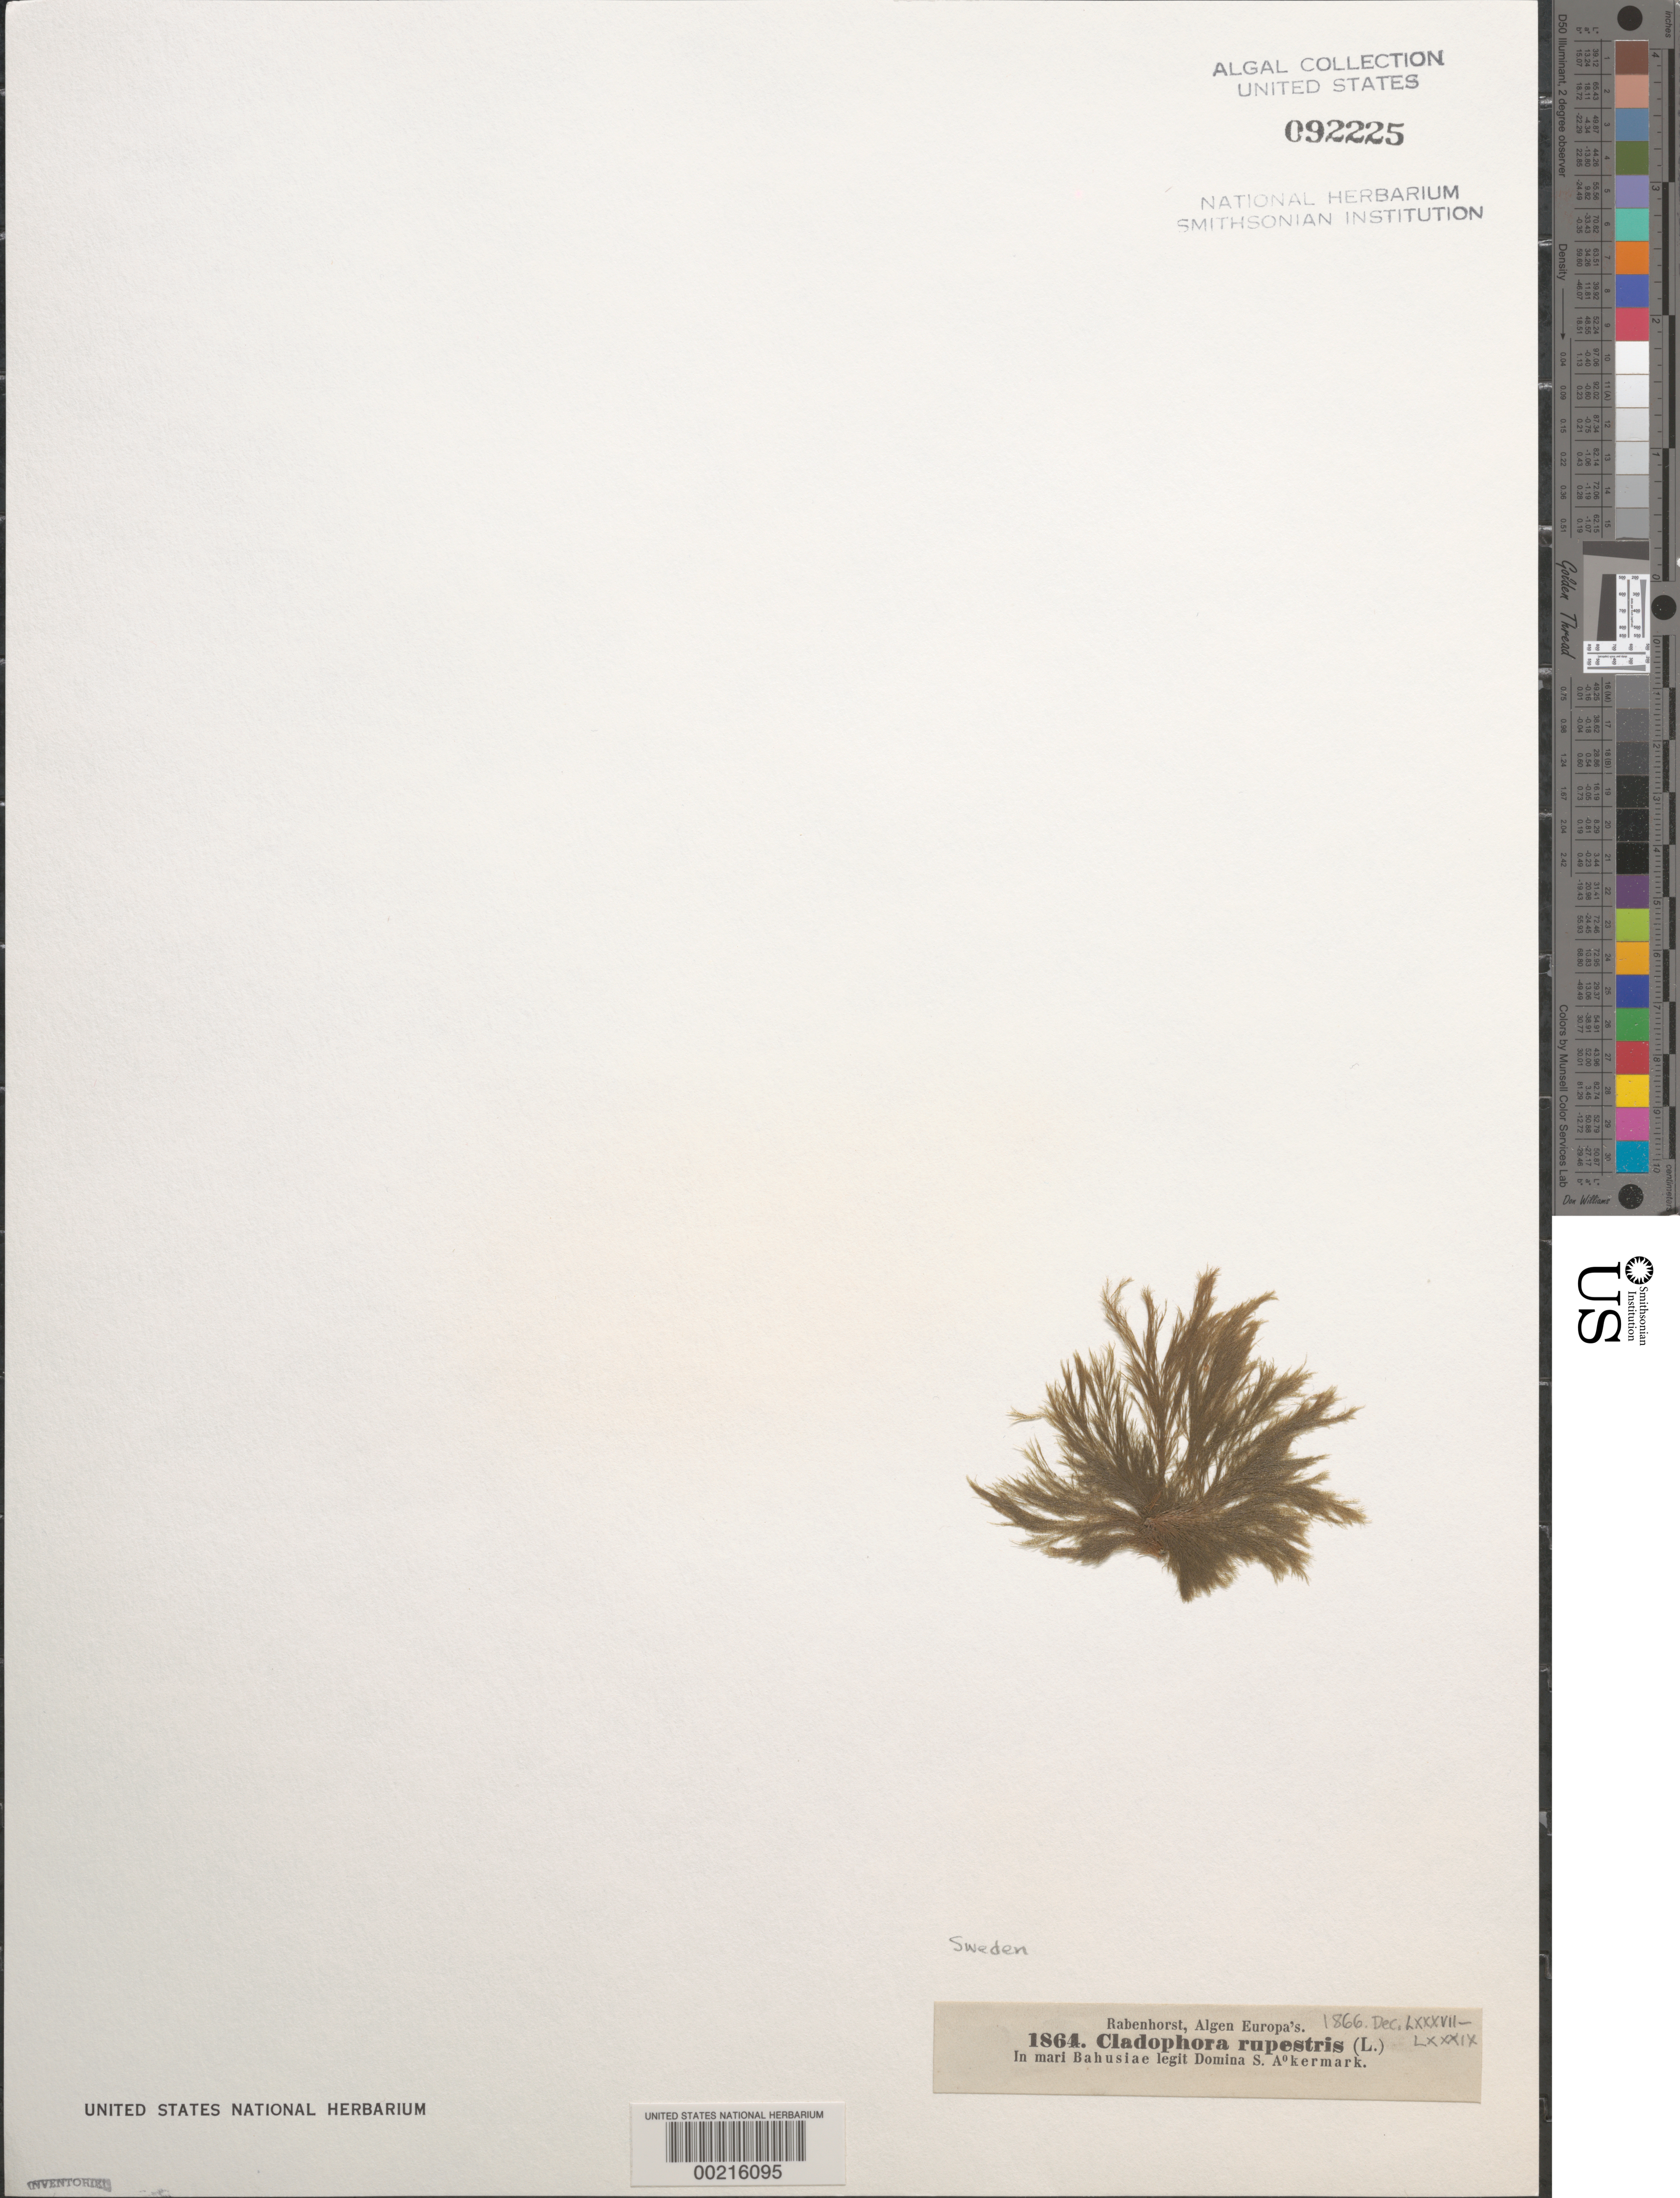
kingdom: Plantae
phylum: Chlorophyta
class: Ulvophyceae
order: Cladophorales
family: Cladophoraceae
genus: Cladophora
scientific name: Cladophora rupestris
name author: (Roth) Kütz.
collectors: S. Akermark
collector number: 1864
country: Sweden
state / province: Västra Götaland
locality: Bohus bay (mari bahusiae)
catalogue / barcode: US 92225